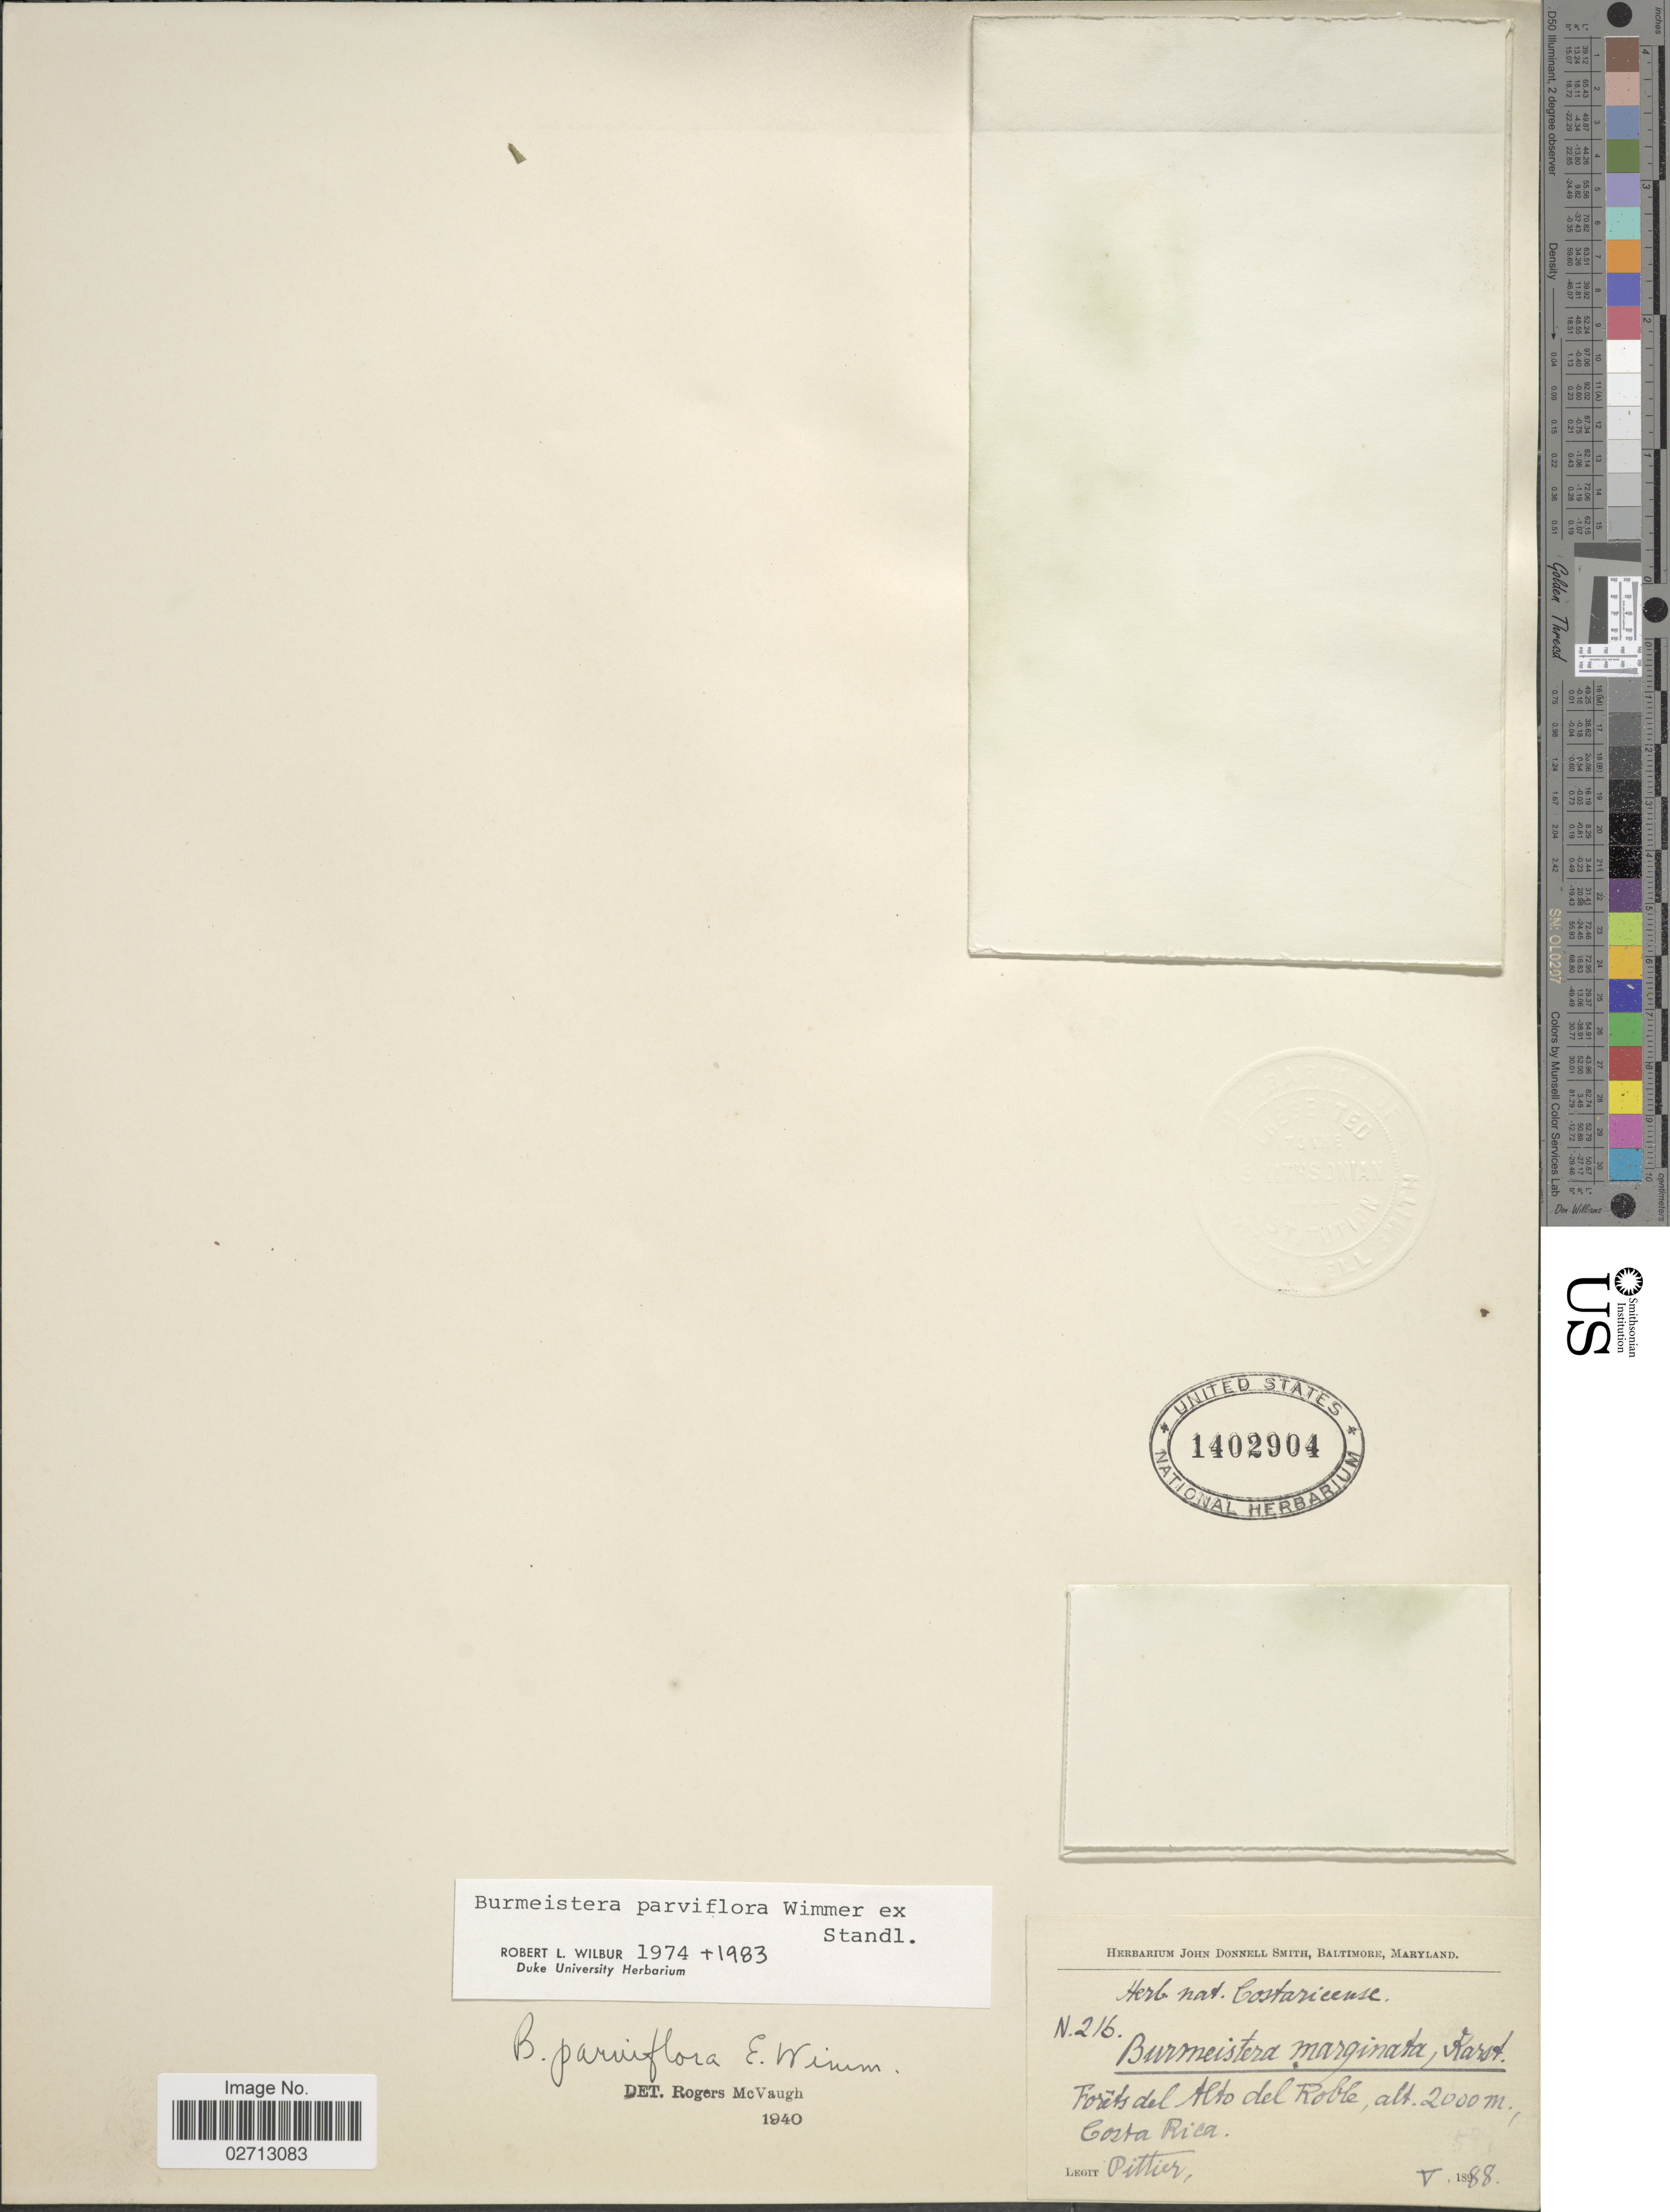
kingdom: Plantae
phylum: Tracheophyta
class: Magnoliopsida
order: Asterales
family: Campanulaceae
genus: Burmeistera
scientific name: Burmeistera parviflora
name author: E. Wimm. ex Standl.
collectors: Pittier, --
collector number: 216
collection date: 1888-05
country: Costa Rica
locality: Forets del Alto del Roble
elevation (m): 2000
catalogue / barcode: US 1402904